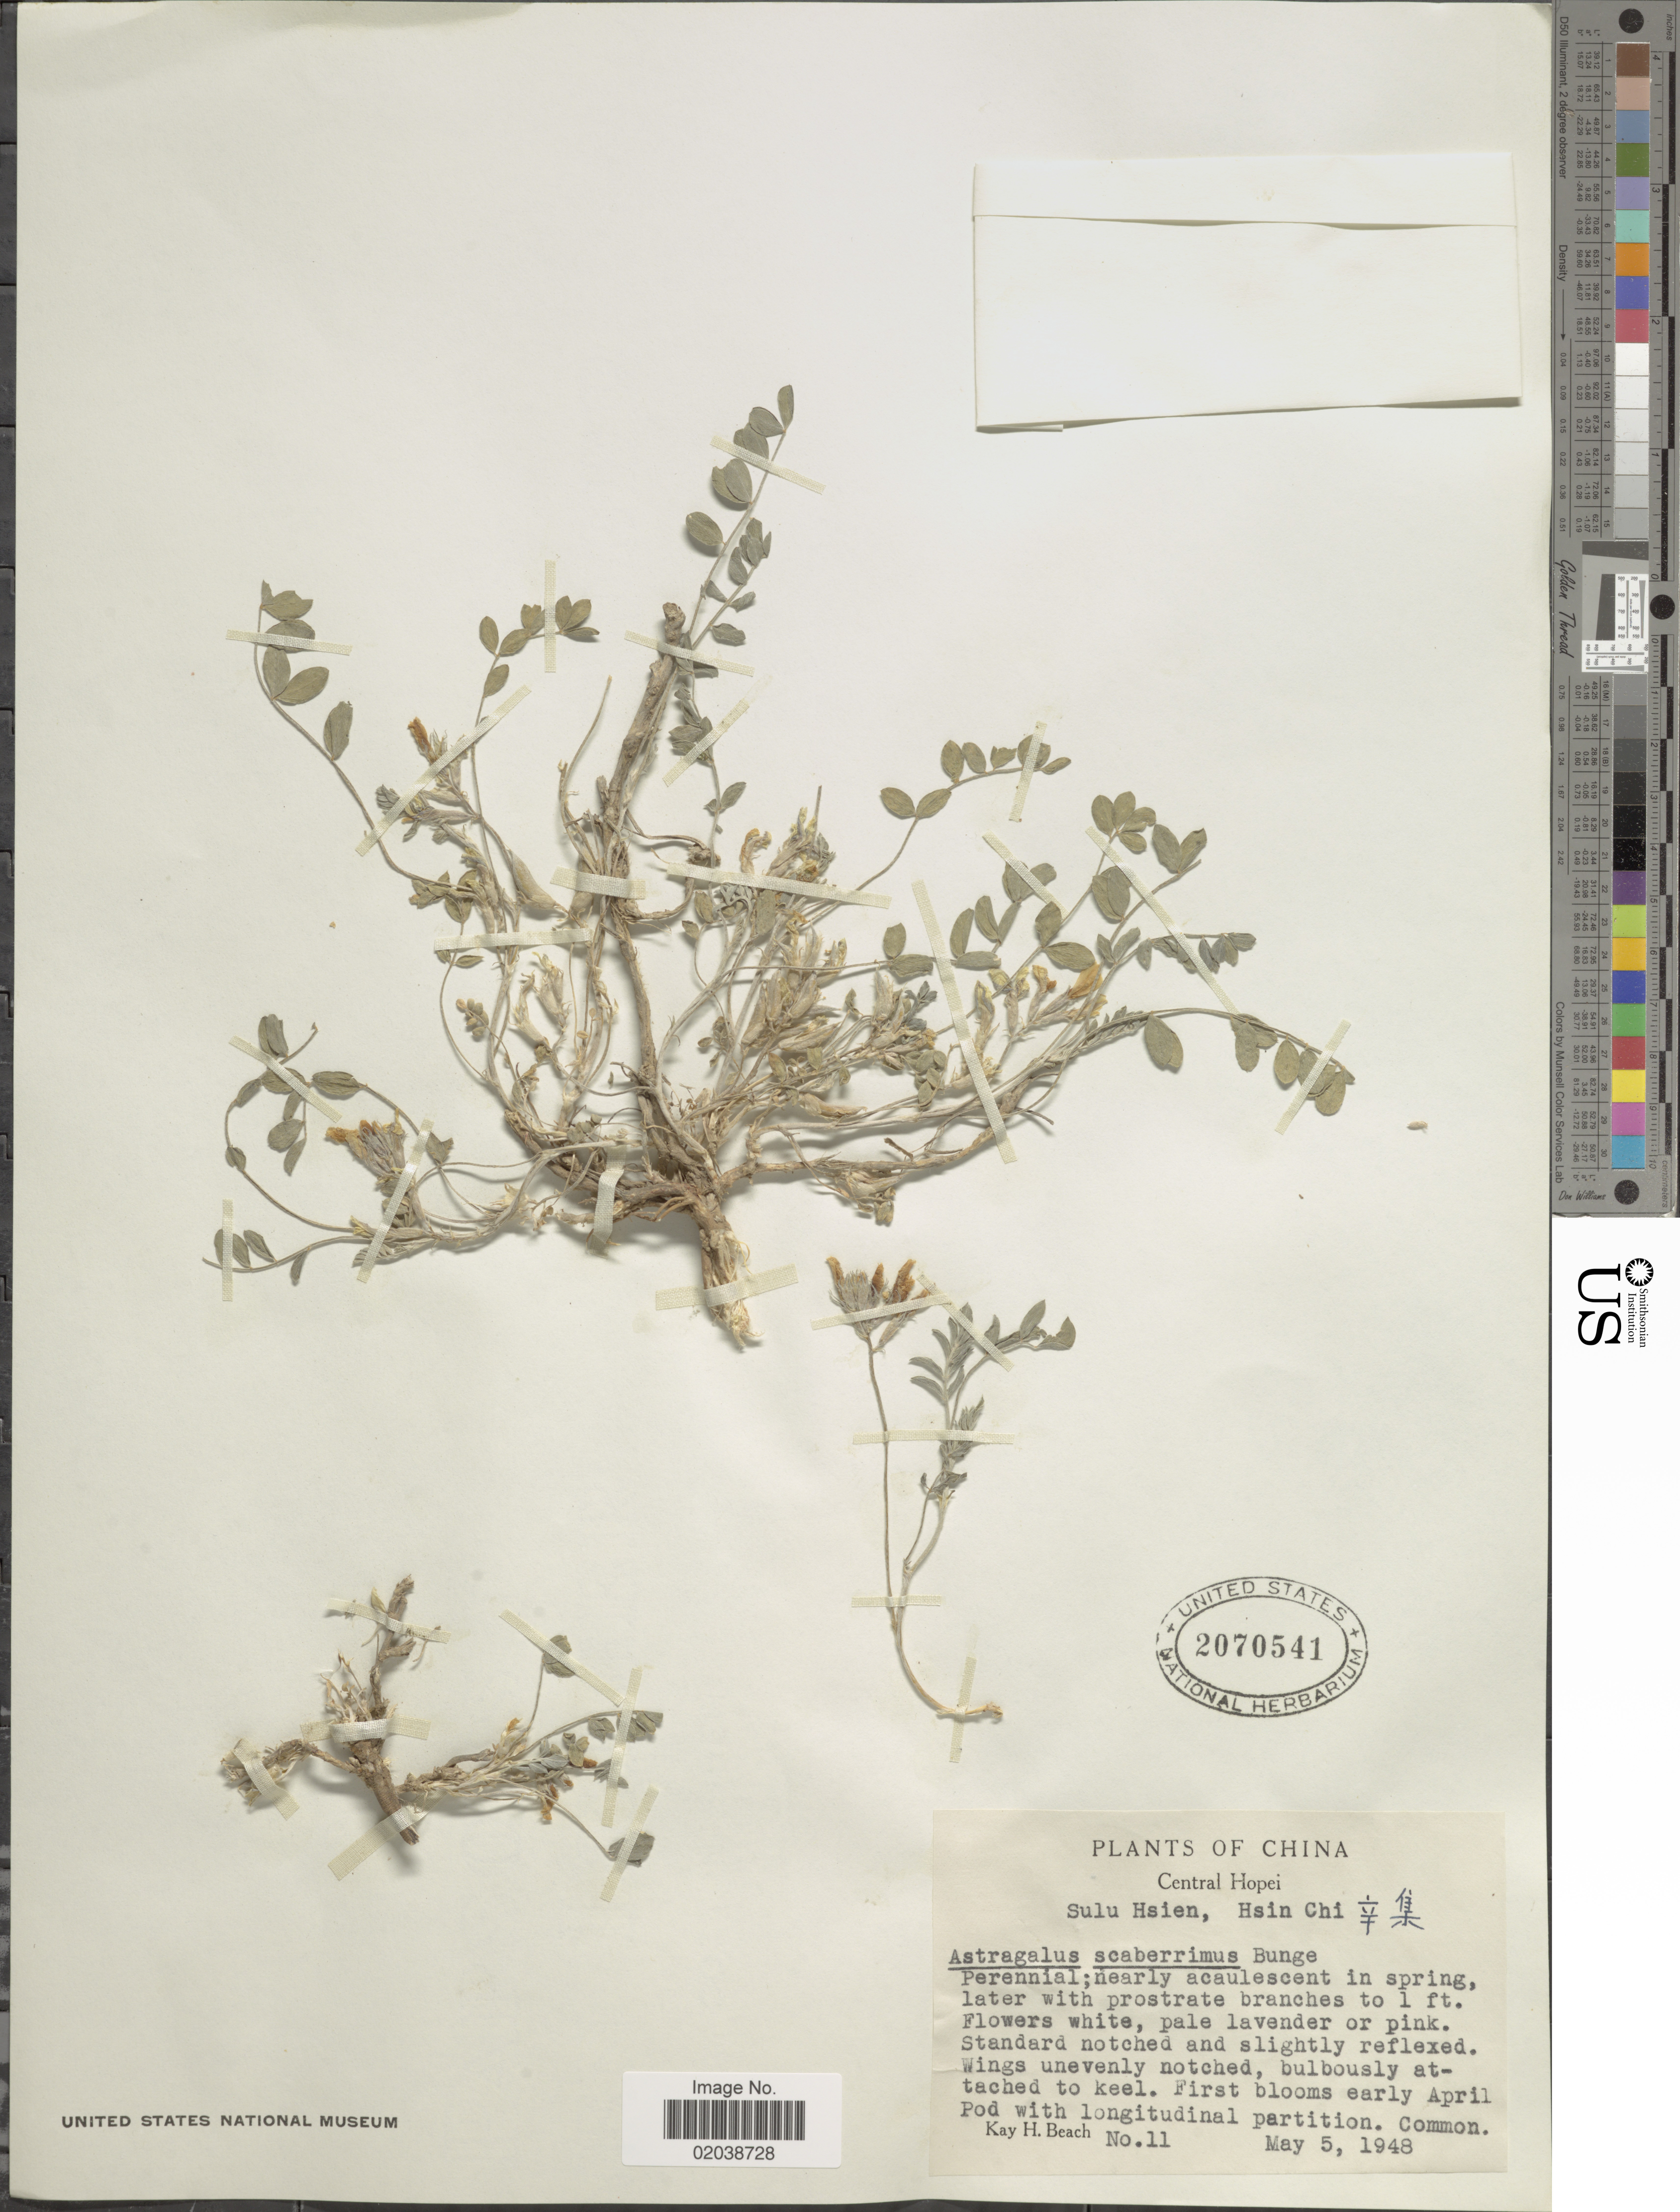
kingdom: Plantae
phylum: Tracheophyta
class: Magnoliopsida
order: Fabales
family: Fabaceae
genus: Astragalus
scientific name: Astragalus scaberrimus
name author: Bunge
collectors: K. H. Beach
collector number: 11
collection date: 1948-05-05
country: China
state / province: Hebei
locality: Central Hopei, Sulu Hsien, Hsin Chin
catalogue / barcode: US 2070541